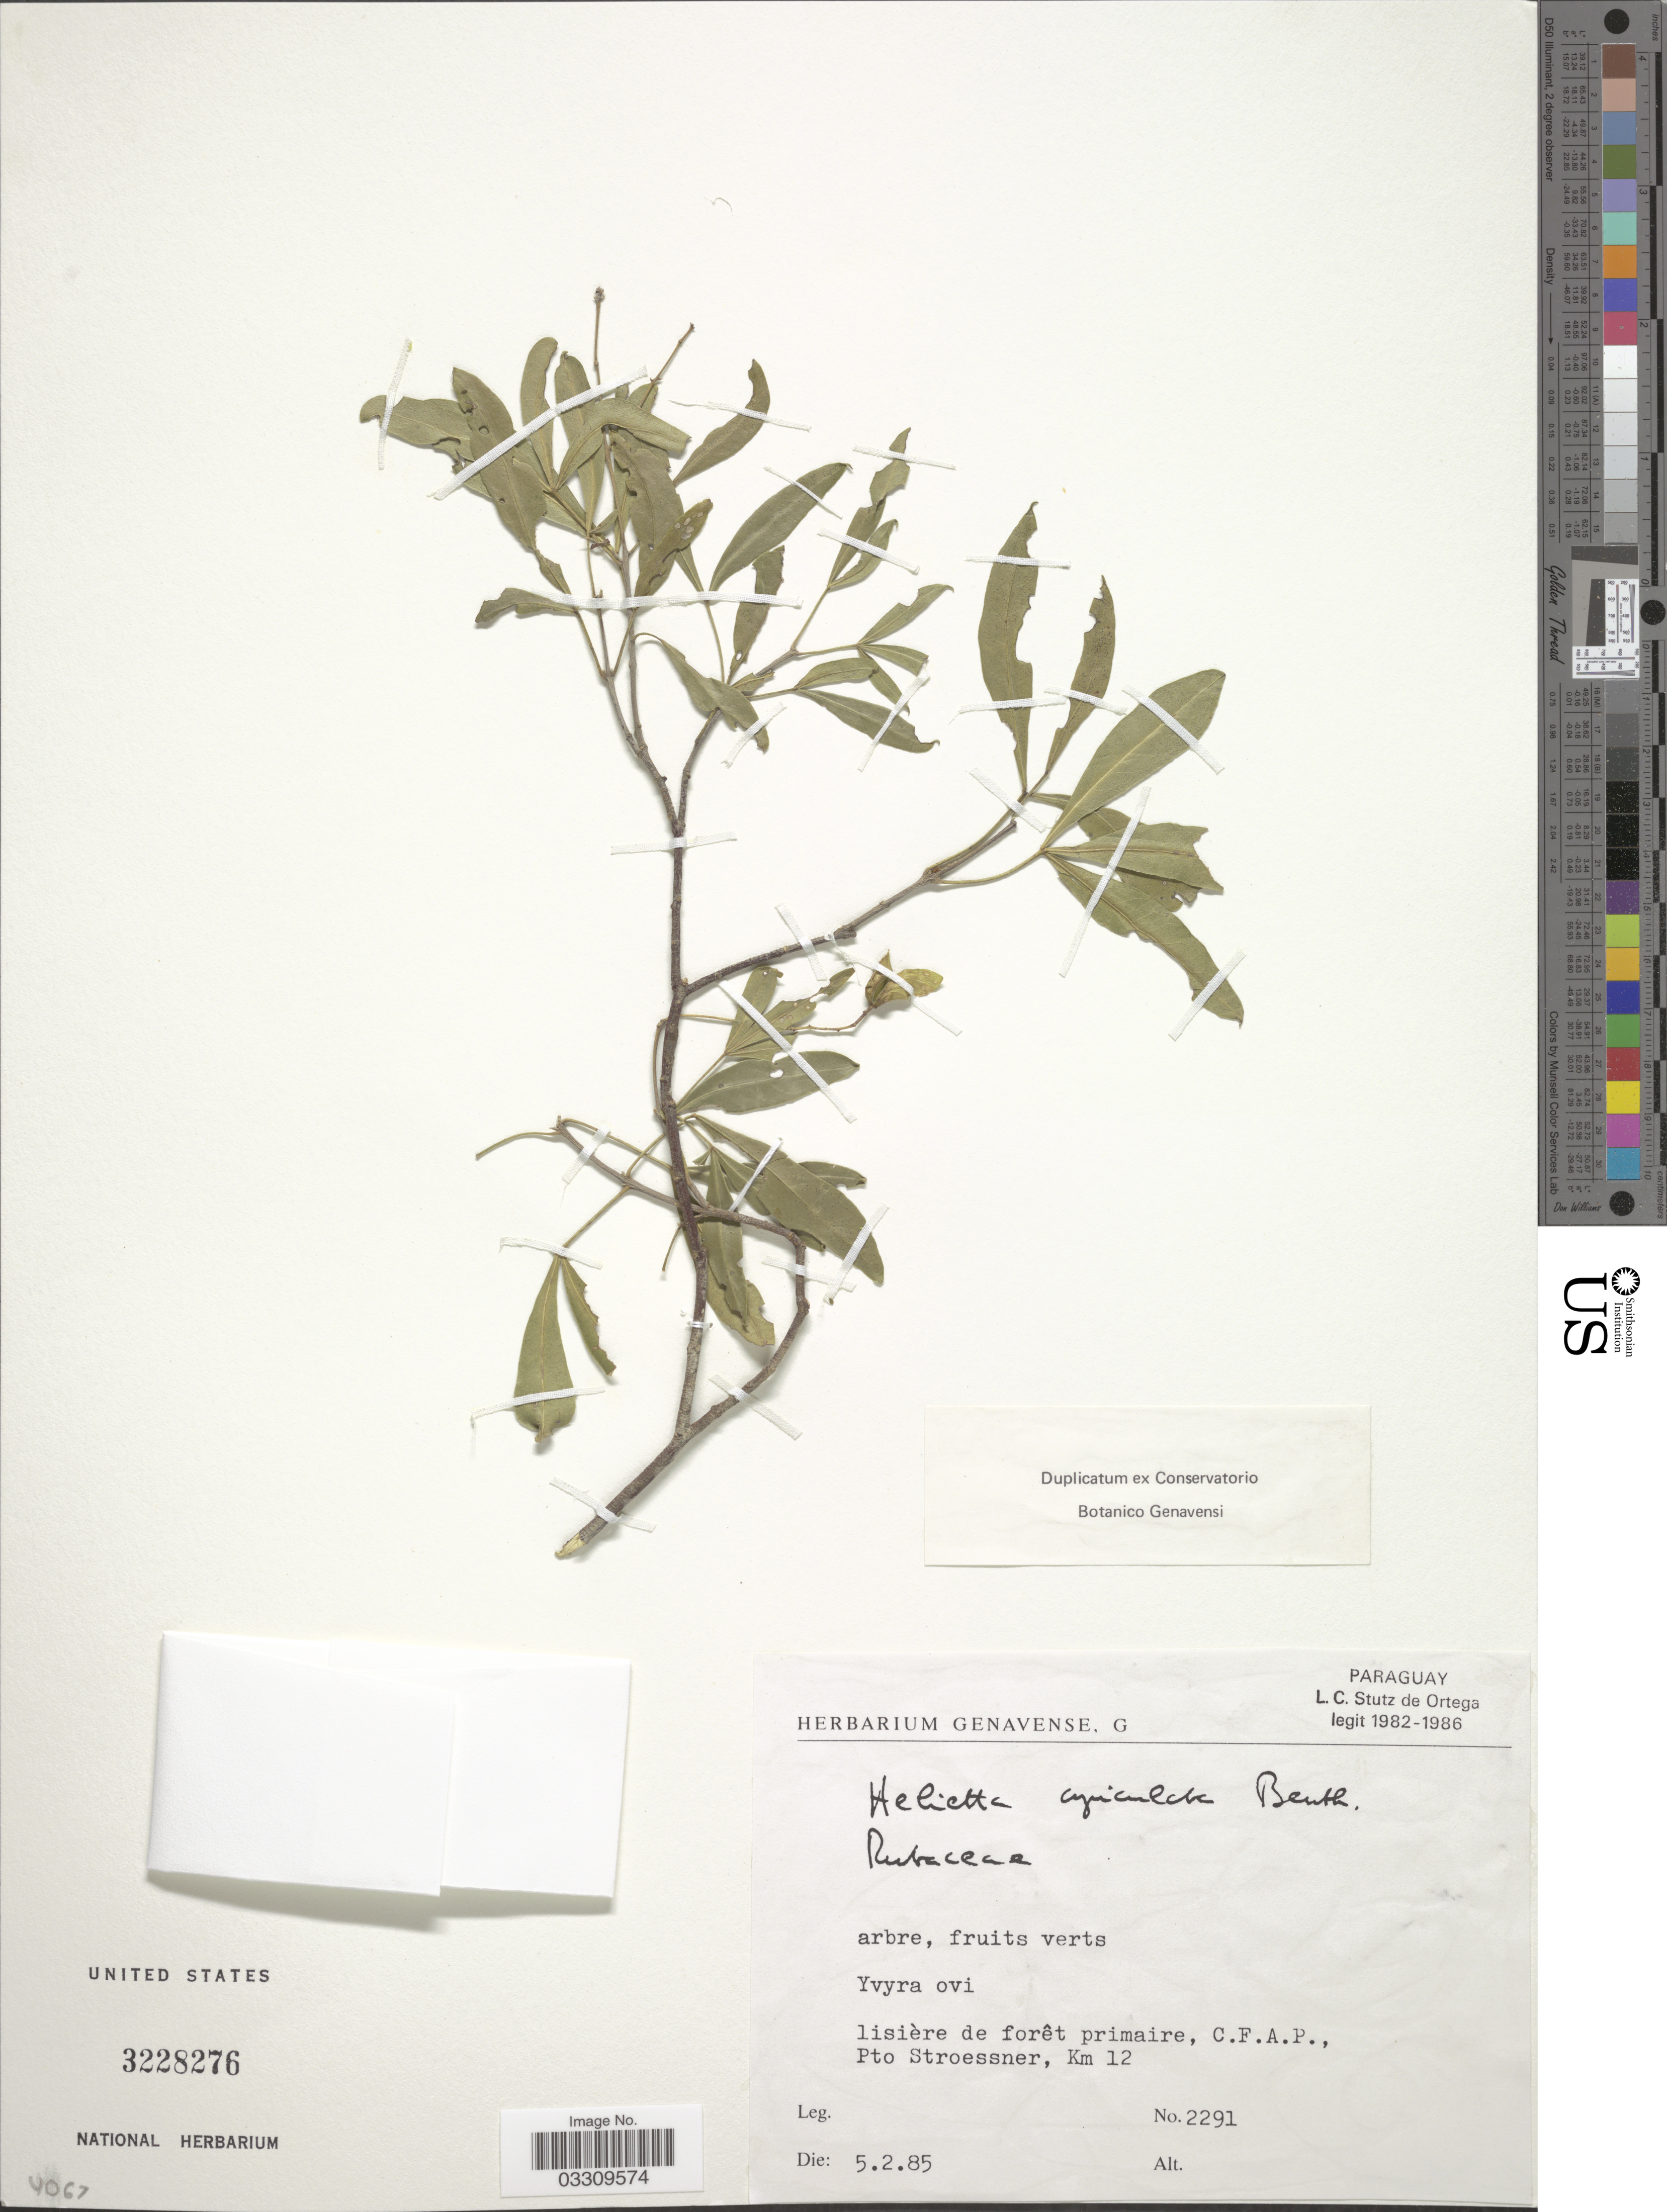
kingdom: Plantae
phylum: Tracheophyta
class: Liliopsida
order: Zingiberales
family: Zingiberaceae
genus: Amomum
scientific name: Amomum dealbatum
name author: Roxb.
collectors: L. C. Stutz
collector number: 2291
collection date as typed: Transcribed d/m/y: 5/2/85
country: Paraguay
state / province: Alto Parana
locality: Yvyra ovi, C.F.A.P., Pto Stroessner, Km 12.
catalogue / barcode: US 3228276